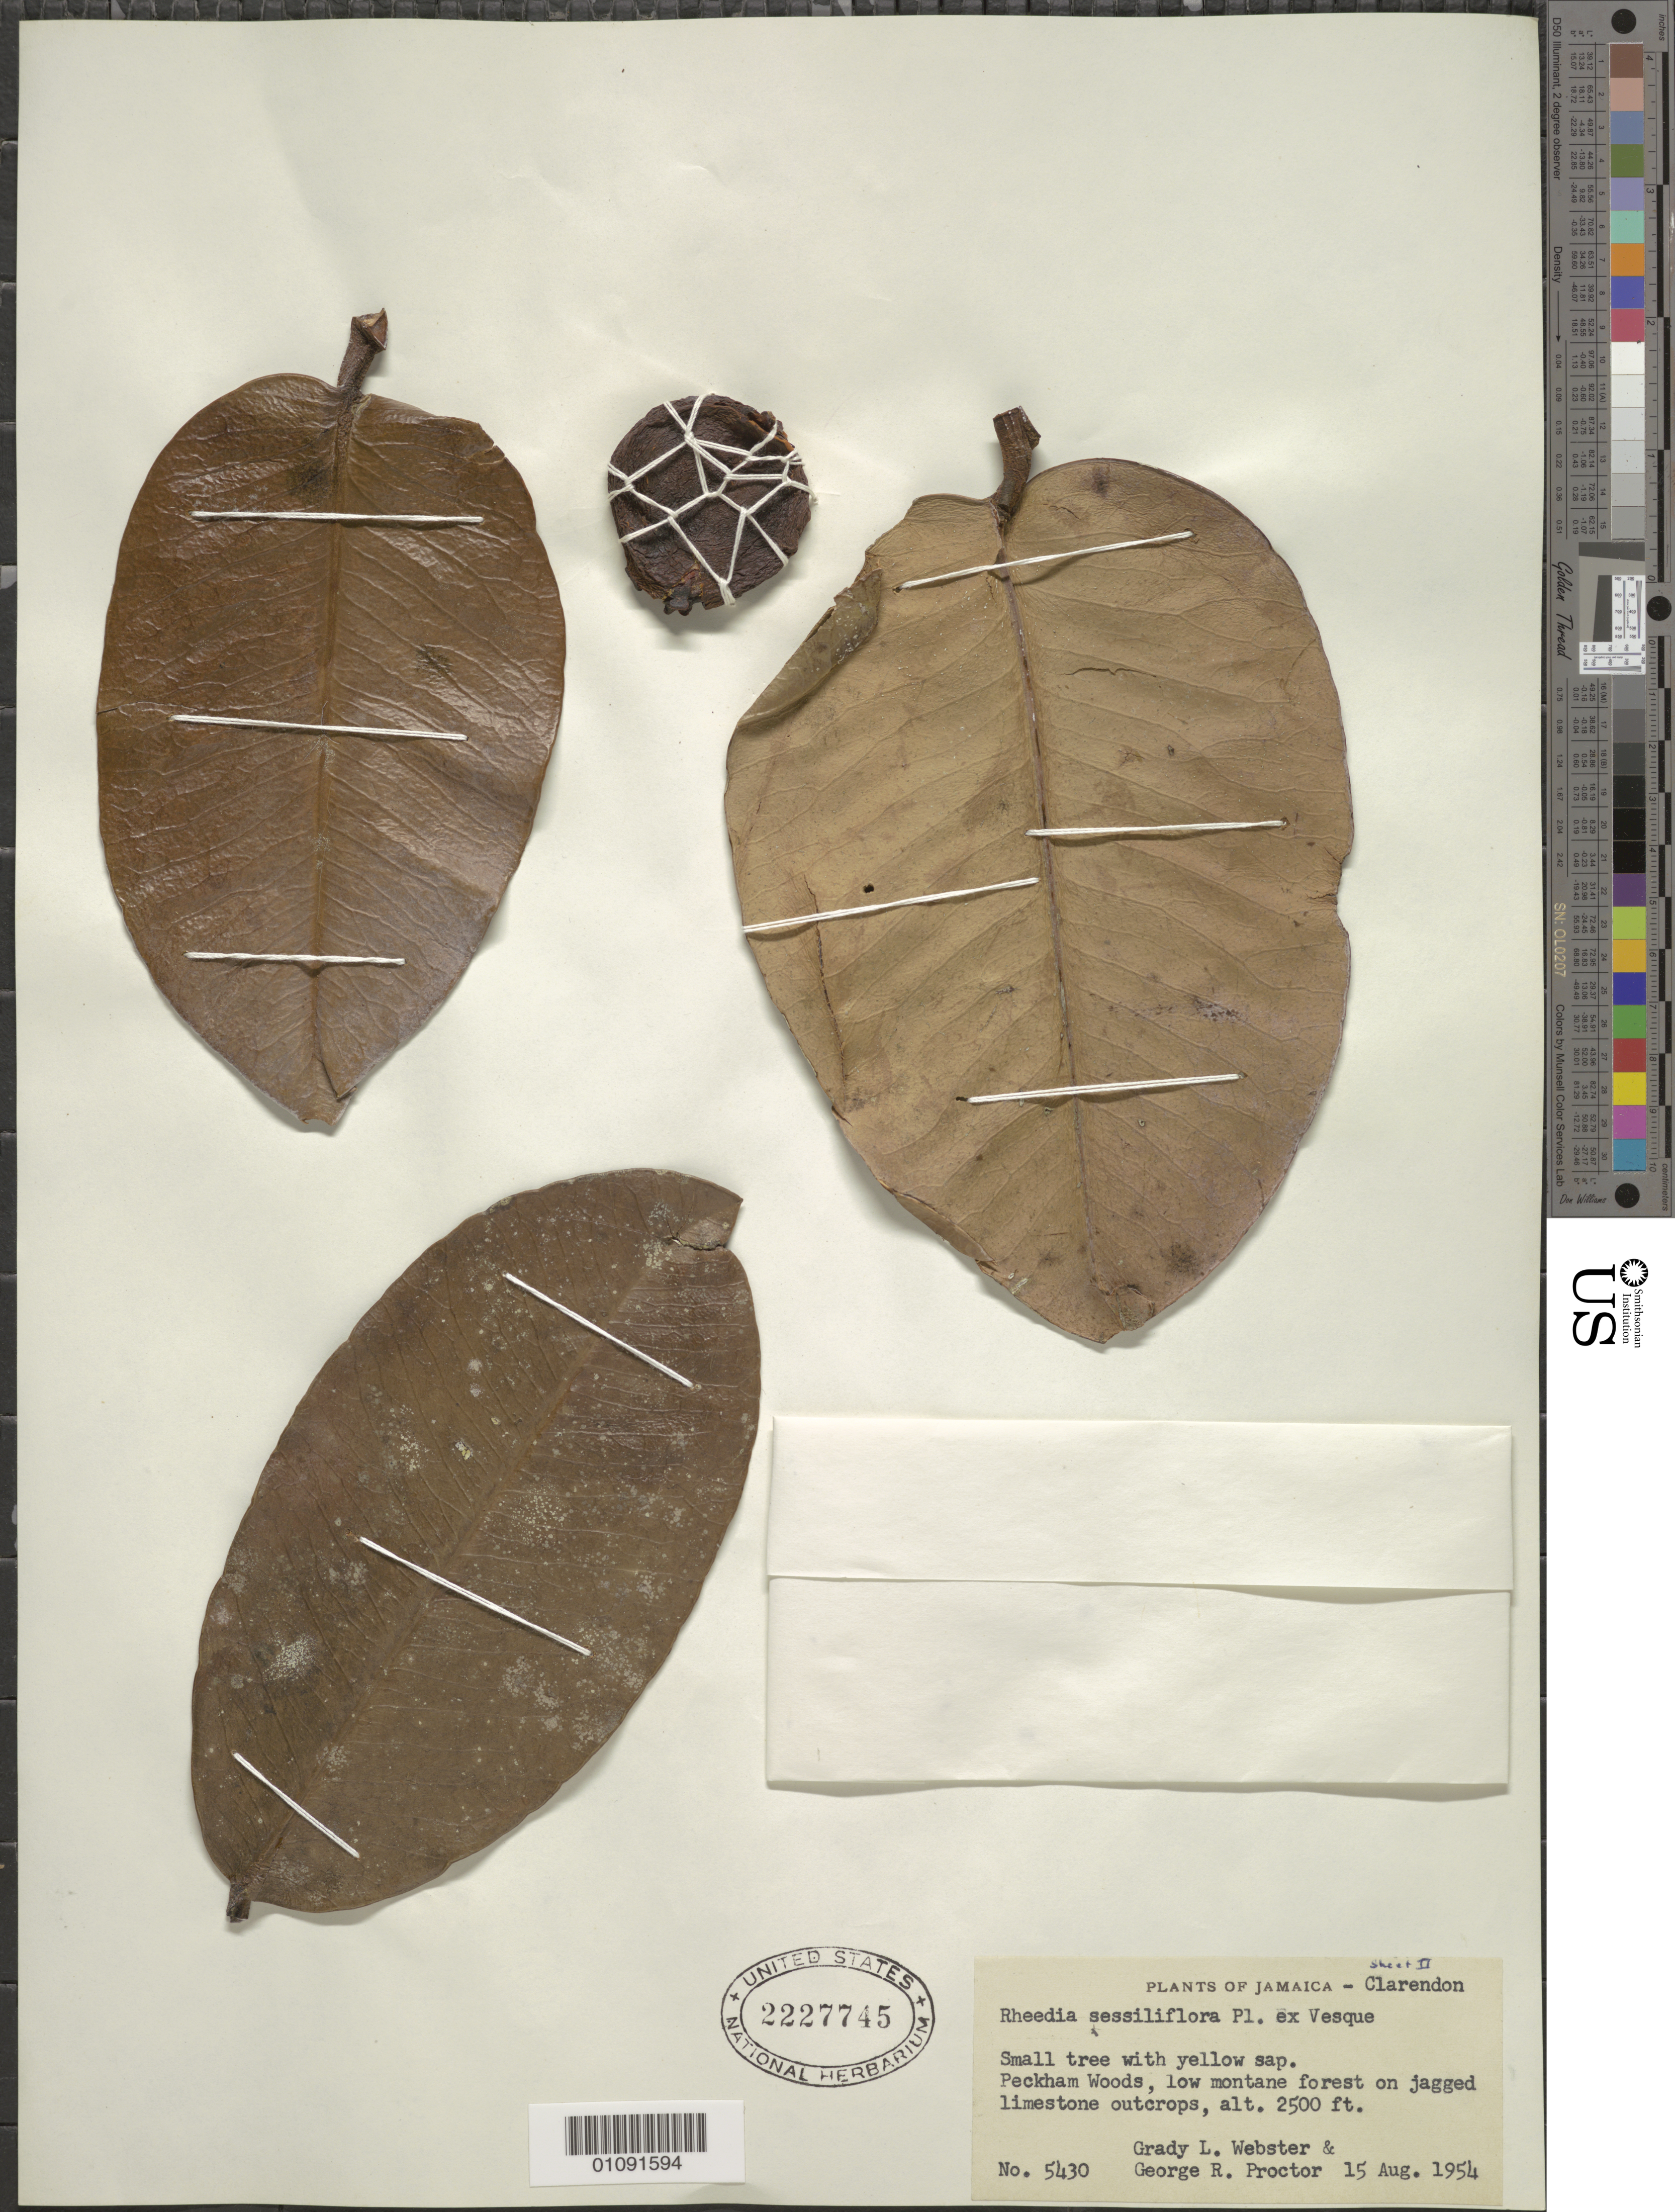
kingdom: Plantae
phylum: Tracheophyta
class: Magnoliopsida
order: Malpighiales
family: Clusiaceae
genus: Garcinia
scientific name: Garcinia humilis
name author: (Vahl) C.D. Adams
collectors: G. L. Webster & G. R. Proctor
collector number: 5430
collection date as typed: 15 Aug 1954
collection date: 1954-08-15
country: Jamaica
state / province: Clarendon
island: Jamaica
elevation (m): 762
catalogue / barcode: US 2227745